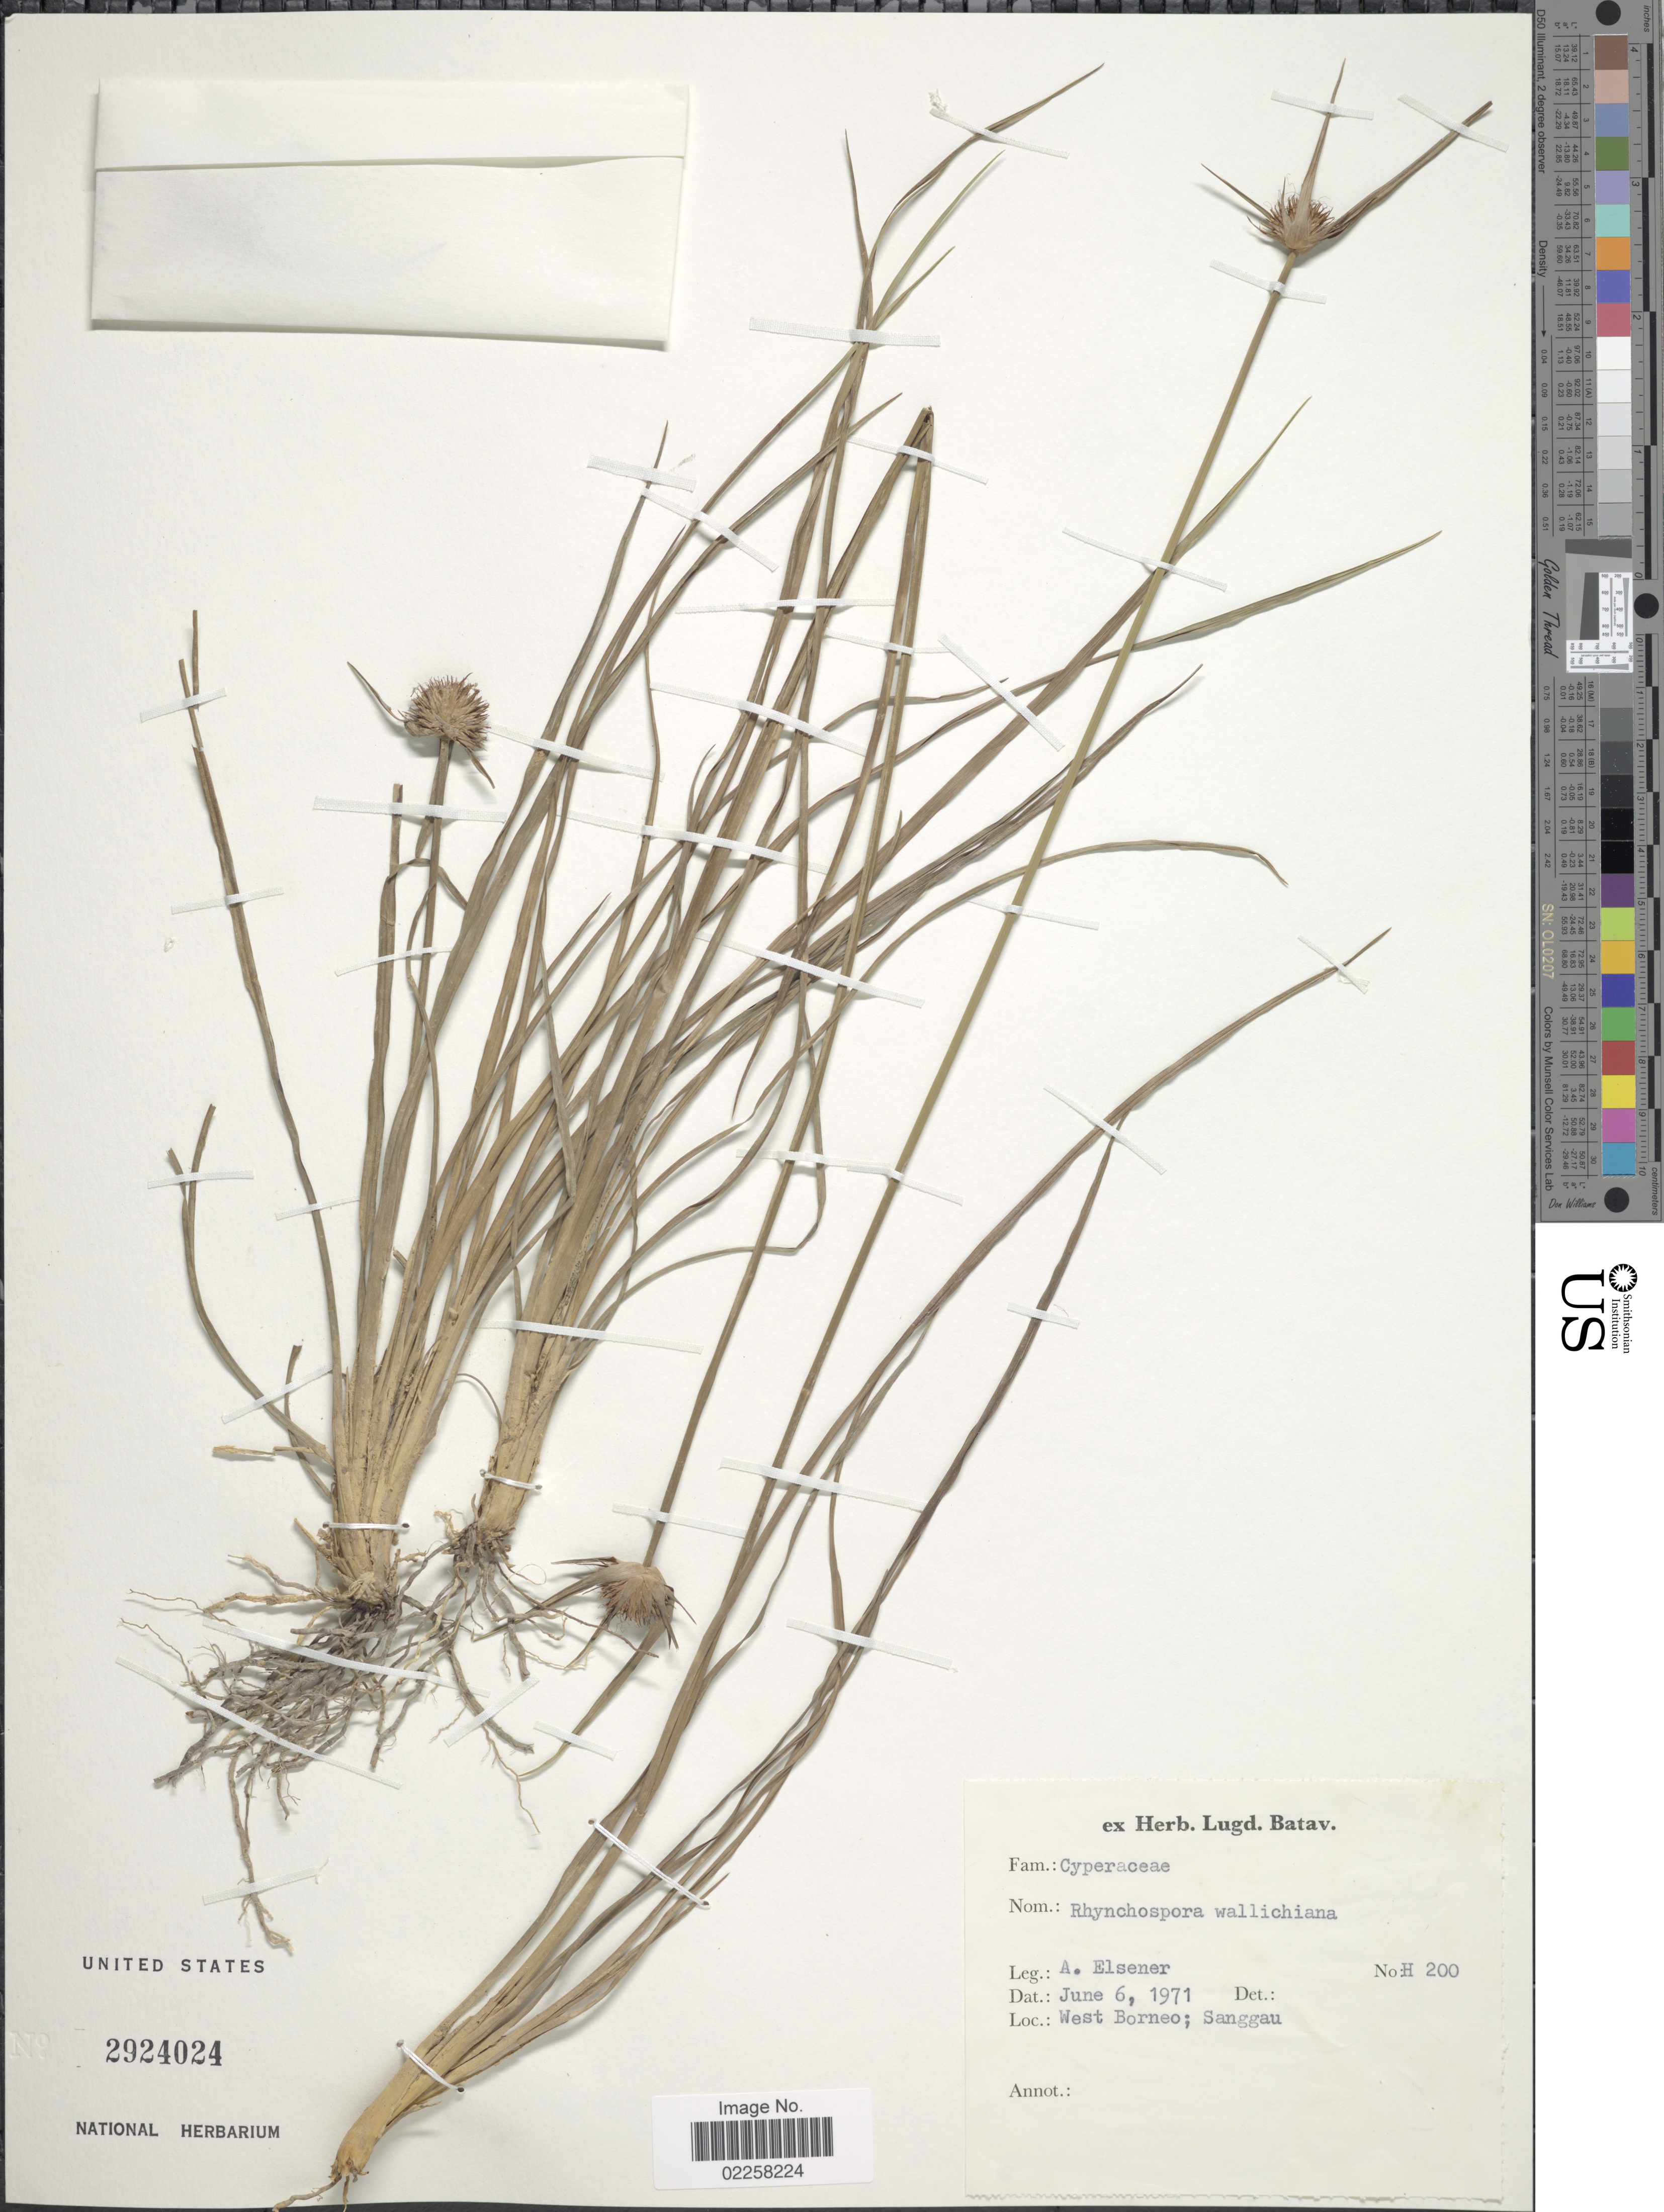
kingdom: Plantae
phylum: Tracheophyta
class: Liliopsida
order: Poales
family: Cyperaceae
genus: Rhynchospora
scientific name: Rhynchospora rubra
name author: (Lour.) Makino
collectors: A. Elsener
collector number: H200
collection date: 1971-06-06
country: Indonesia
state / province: Kalimantan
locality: West Borneo; Sanggau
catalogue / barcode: US 2924024